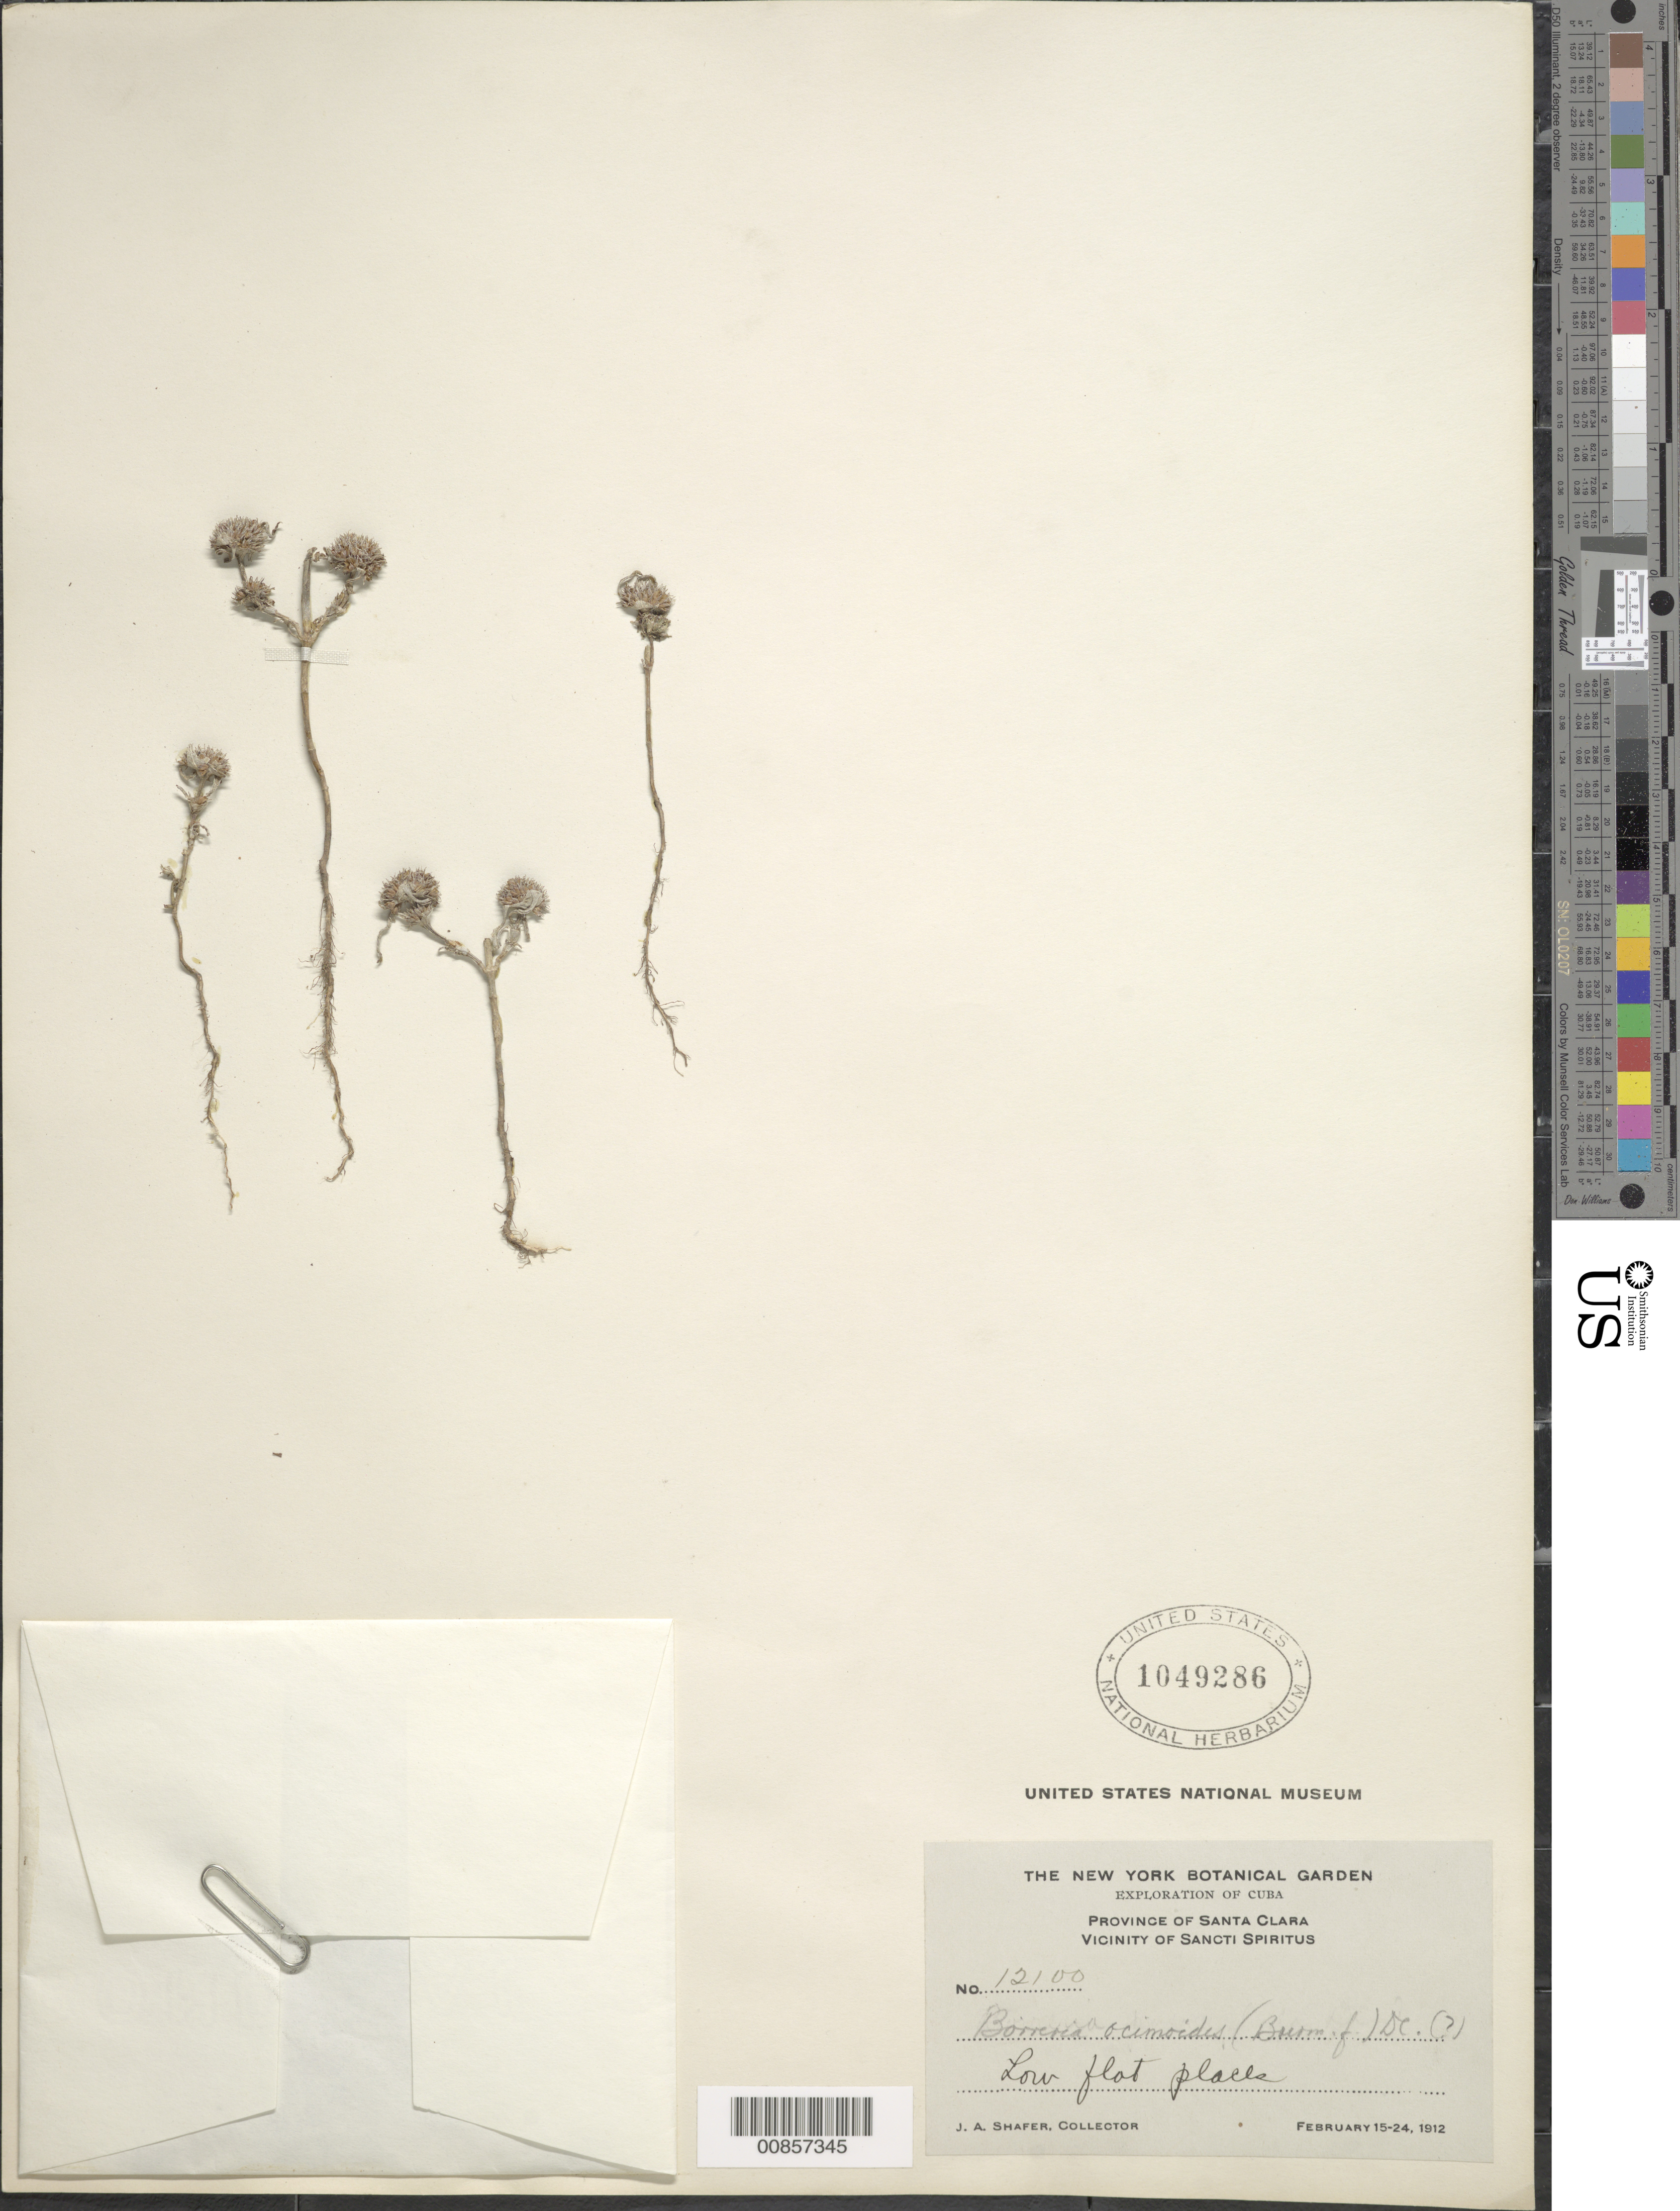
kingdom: Plantae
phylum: Tracheophyta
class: Magnoliopsida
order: Gentianales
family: Rubiaceae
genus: Spermacoce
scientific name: Spermacoce verticillata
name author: L.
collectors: J. A. Shafer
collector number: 12100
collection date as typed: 15 Feb 1912 to 24 Feb 1912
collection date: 1912-02-15/1912-02-24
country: Cuba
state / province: Las Villas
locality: Vicinity of Sancti Spiritus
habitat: Low flat places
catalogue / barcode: US 1049286